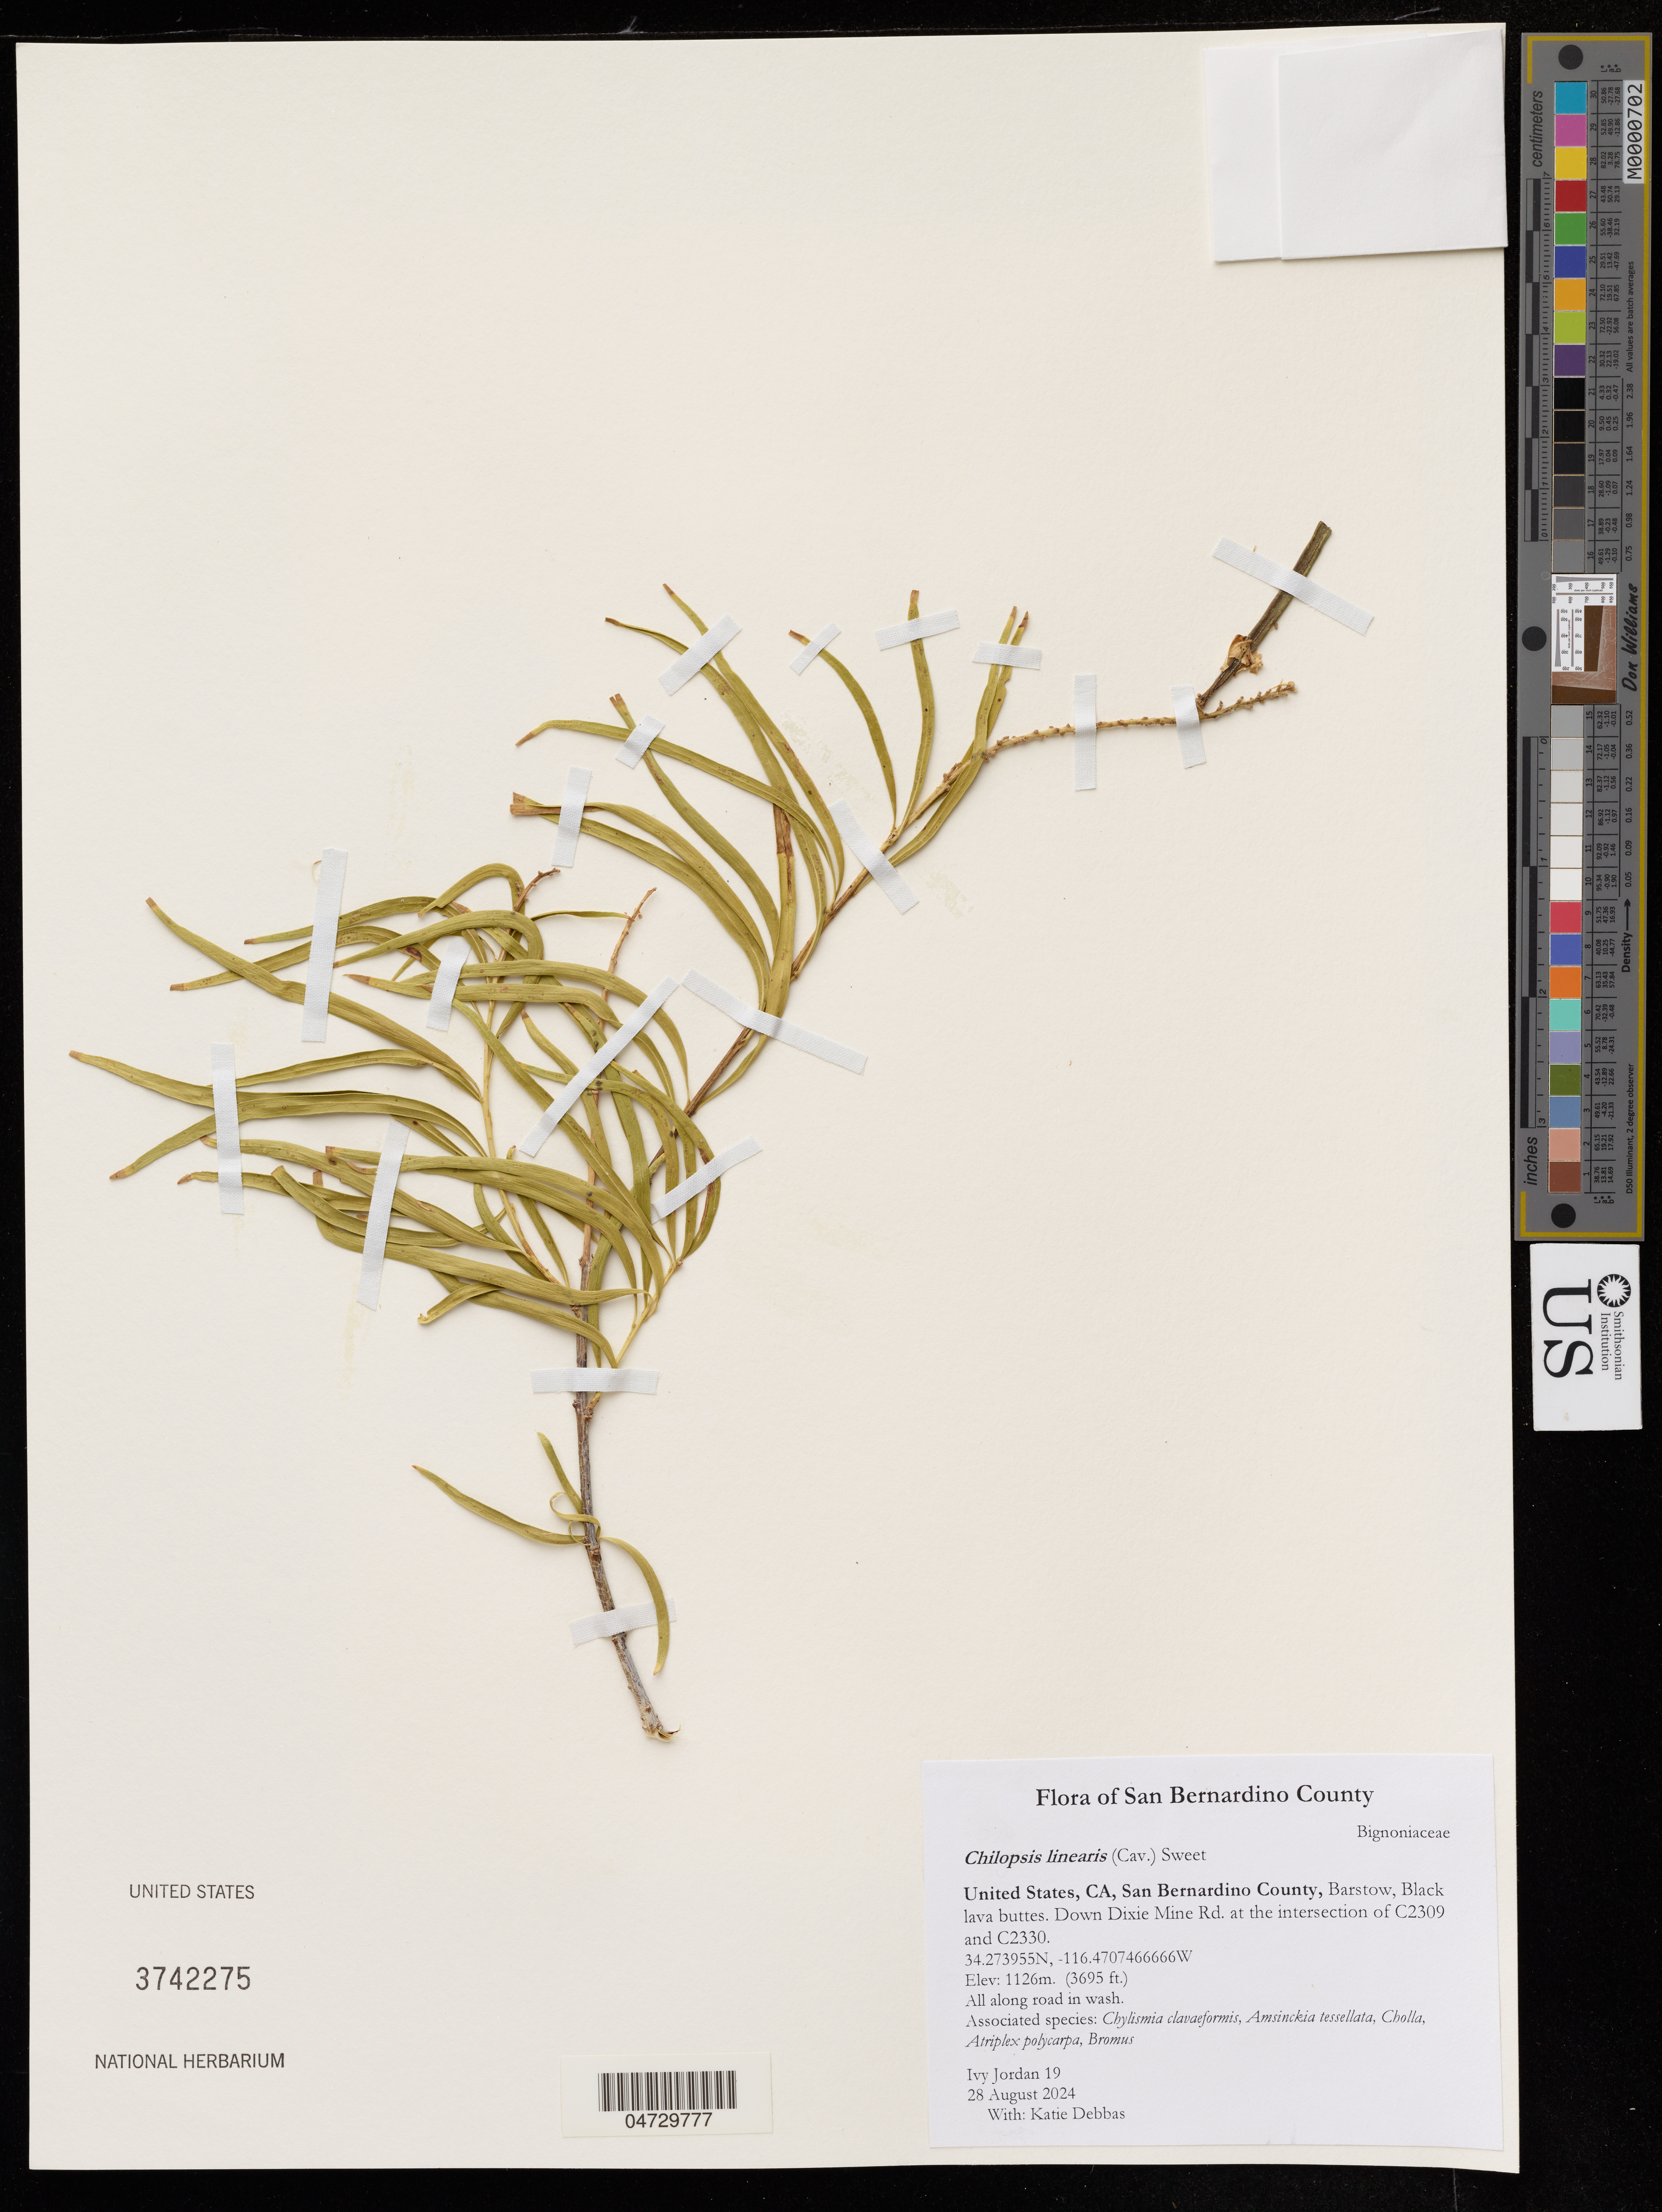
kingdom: Plantae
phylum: Tracheophyta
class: Magnoliopsida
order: Lamiales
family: Bignoniaceae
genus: Chilopsis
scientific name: Chilopsis linearis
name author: (Cav.) Sweet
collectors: I. Jordan & K. Debbas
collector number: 19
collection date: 2024-08-28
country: United States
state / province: California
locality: San Bernardino County, Barstow, Black lava buttes. Down Dixie Mine Rd. at the intersection of C2309 and C2330.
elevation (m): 1126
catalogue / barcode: US 3742275